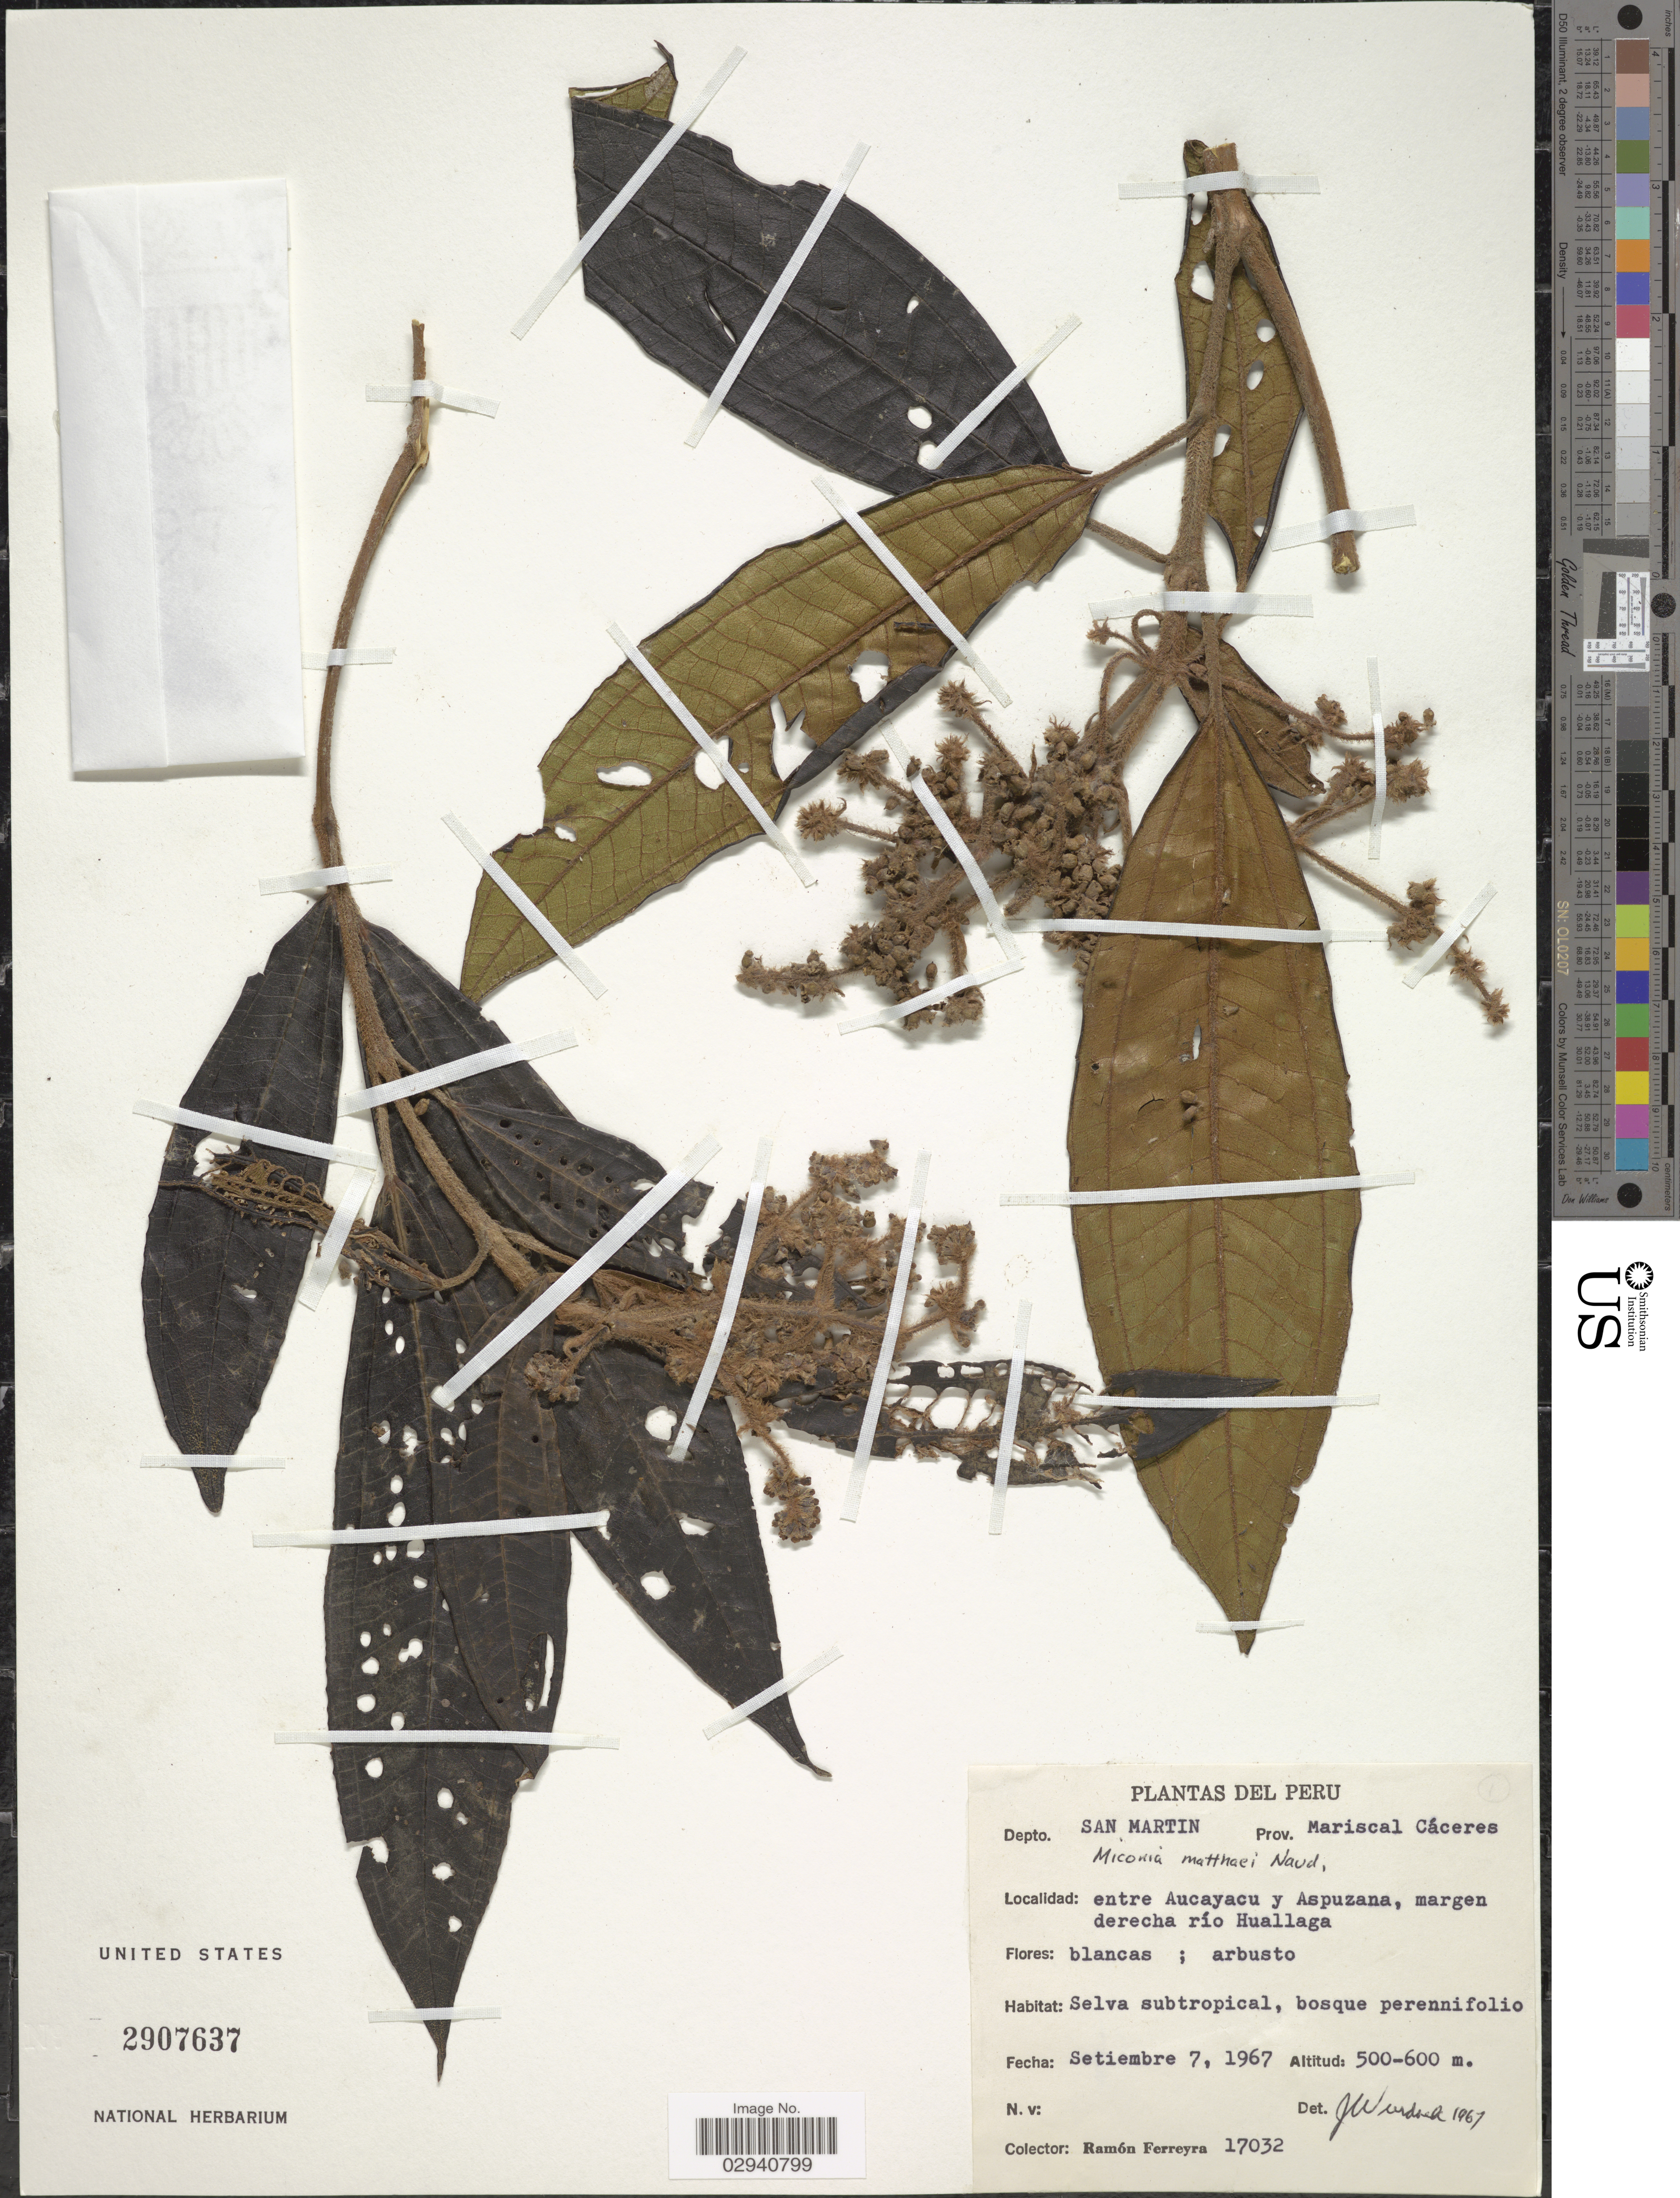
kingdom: Plantae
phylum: Tracheophyta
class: Magnoliopsida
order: Myrtales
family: Melastomataceae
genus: Miconia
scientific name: Miconia matthaei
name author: Naudin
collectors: R. A. Ferreyra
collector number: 17032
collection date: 1967-09-07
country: Peru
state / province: San Martín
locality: Depto. San Martin. Prov. Mariscal Caceres. Entre Aucayacu y Aspuzana, margen derecha río Huallaga.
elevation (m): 500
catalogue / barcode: US 2907637